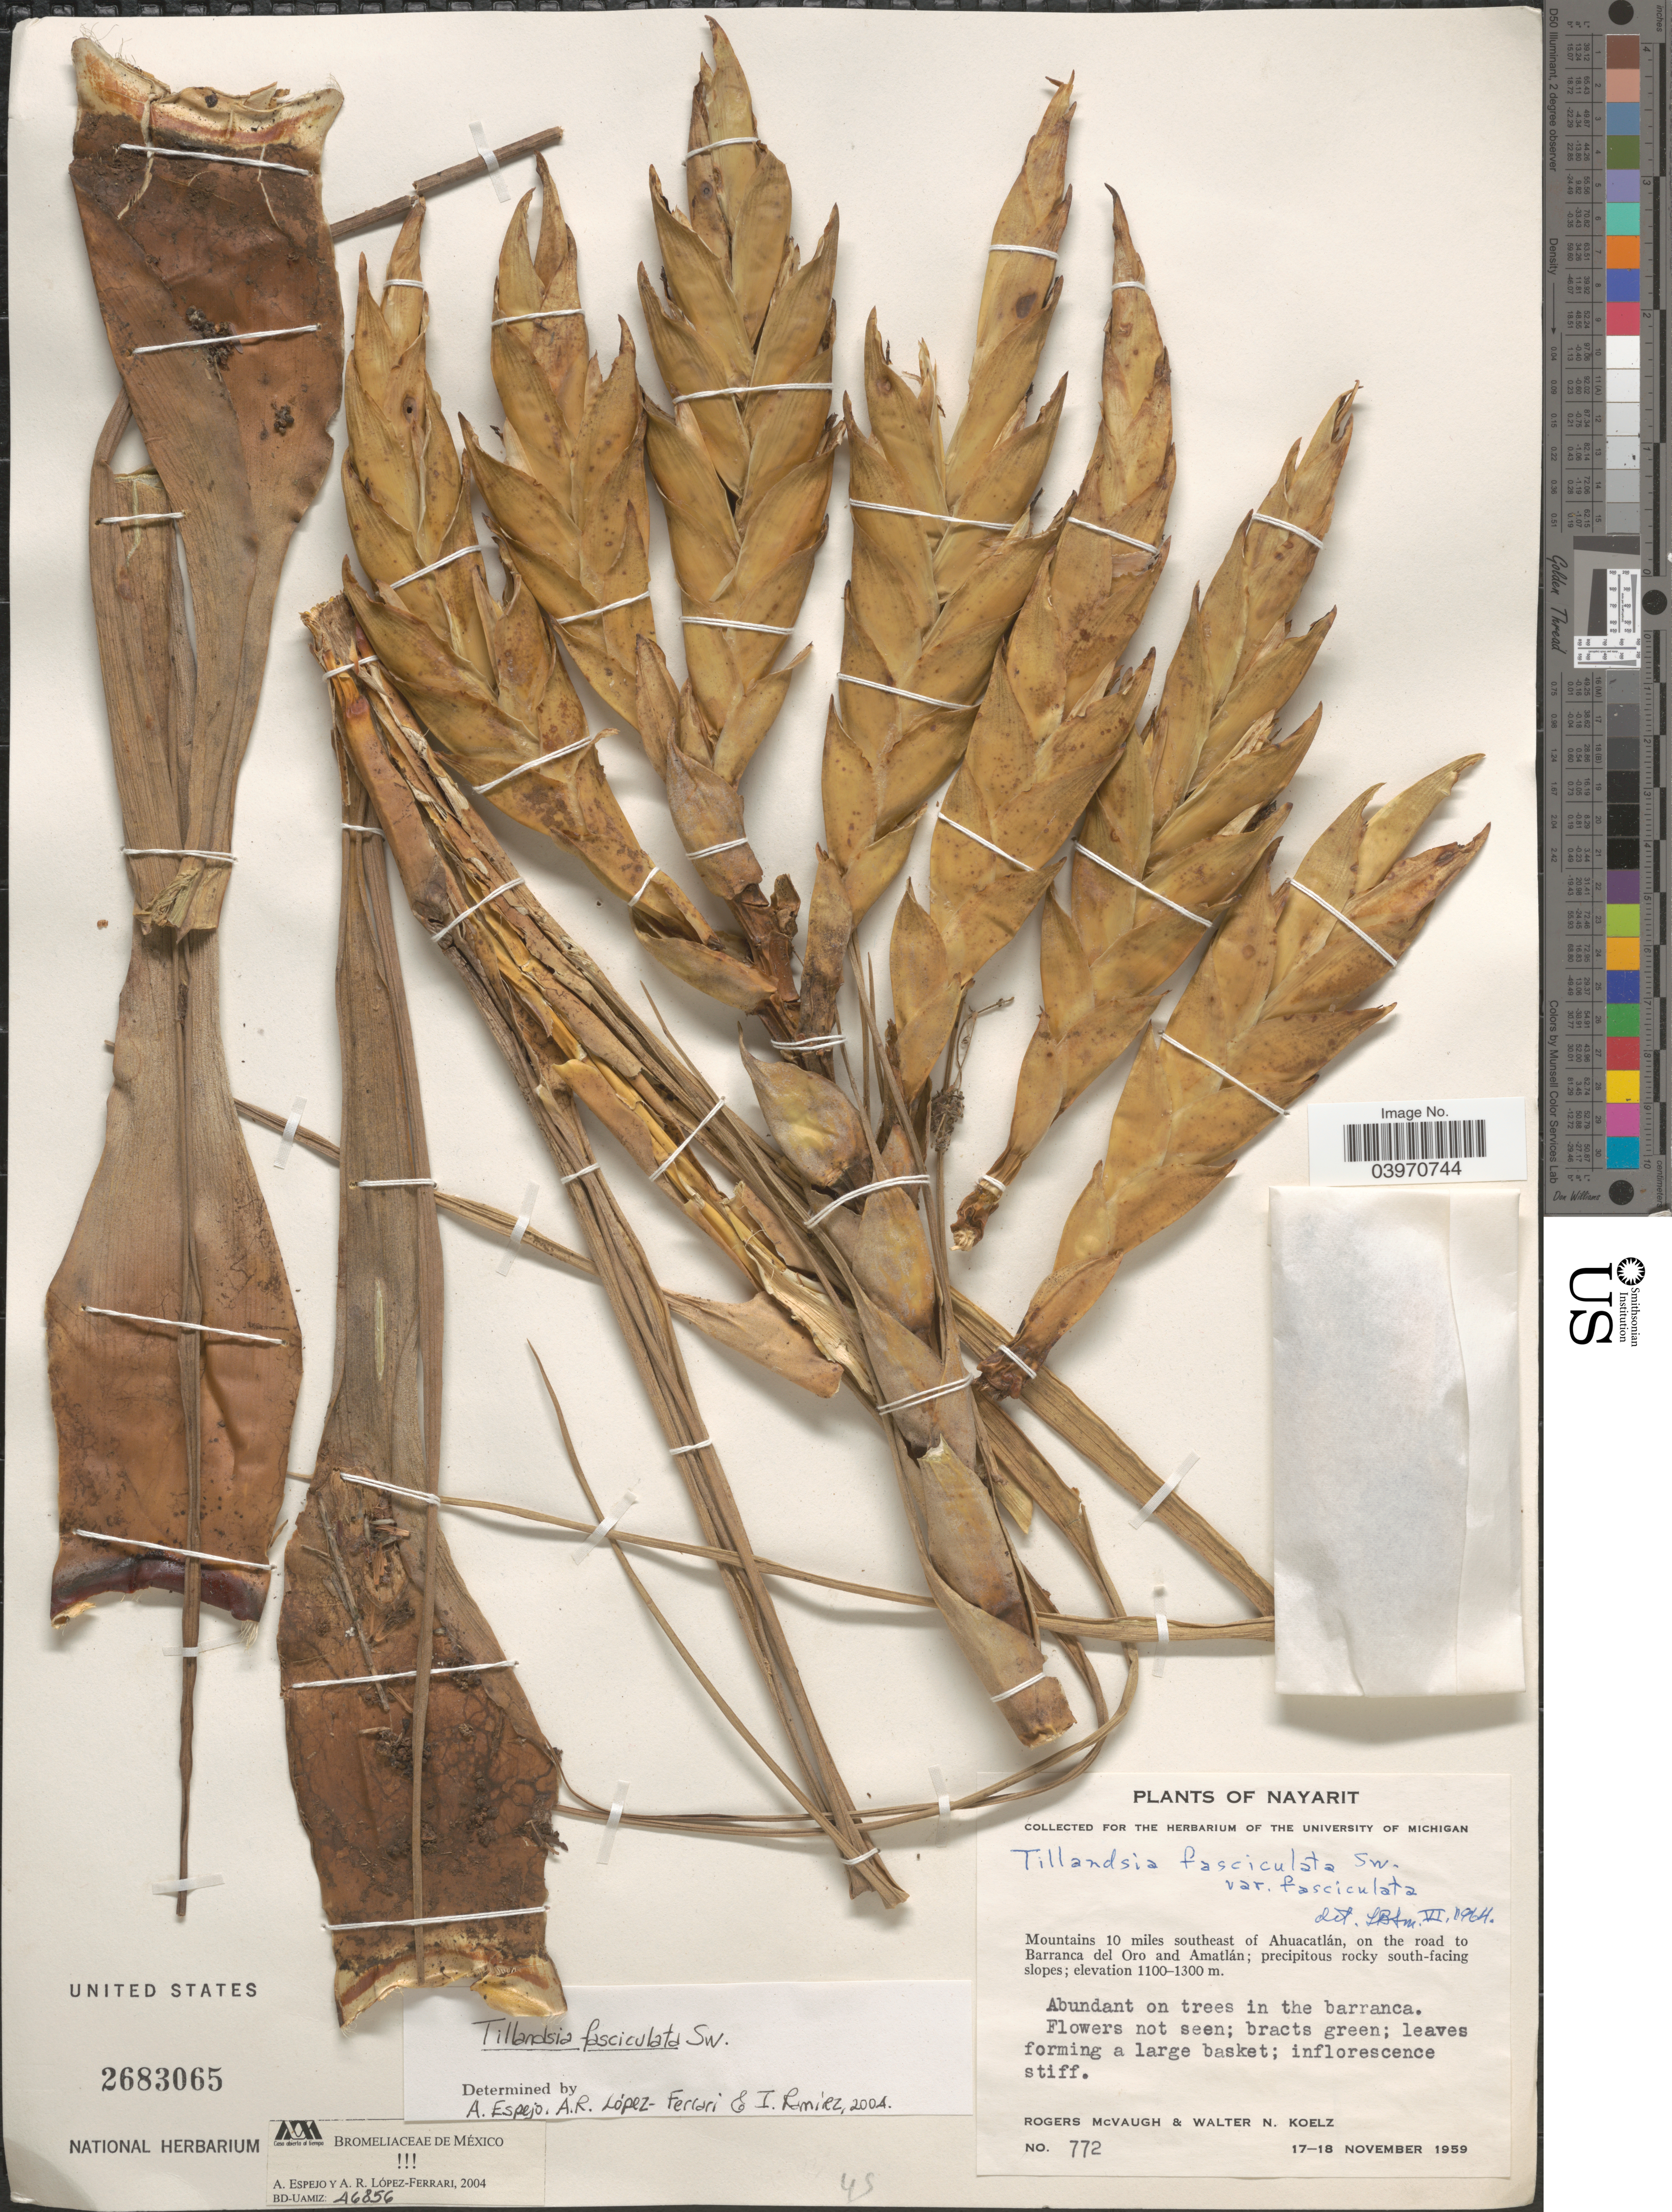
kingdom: Plantae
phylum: Tracheophyta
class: Liliopsida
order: Poales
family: Bromeliaceae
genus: Tillandsia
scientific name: Tillandsia fasciculata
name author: Sw.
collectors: R. McVaugh & W. N. Koelz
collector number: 772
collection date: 1959-11-17/1959-11-18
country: Mexico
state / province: Nayarit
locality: Mountains 10 miles southeast of Ahuacatlán, on the road to Barranca del Oro and Amatlán; south-facing slopes.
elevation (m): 1100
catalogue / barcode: US 2683065